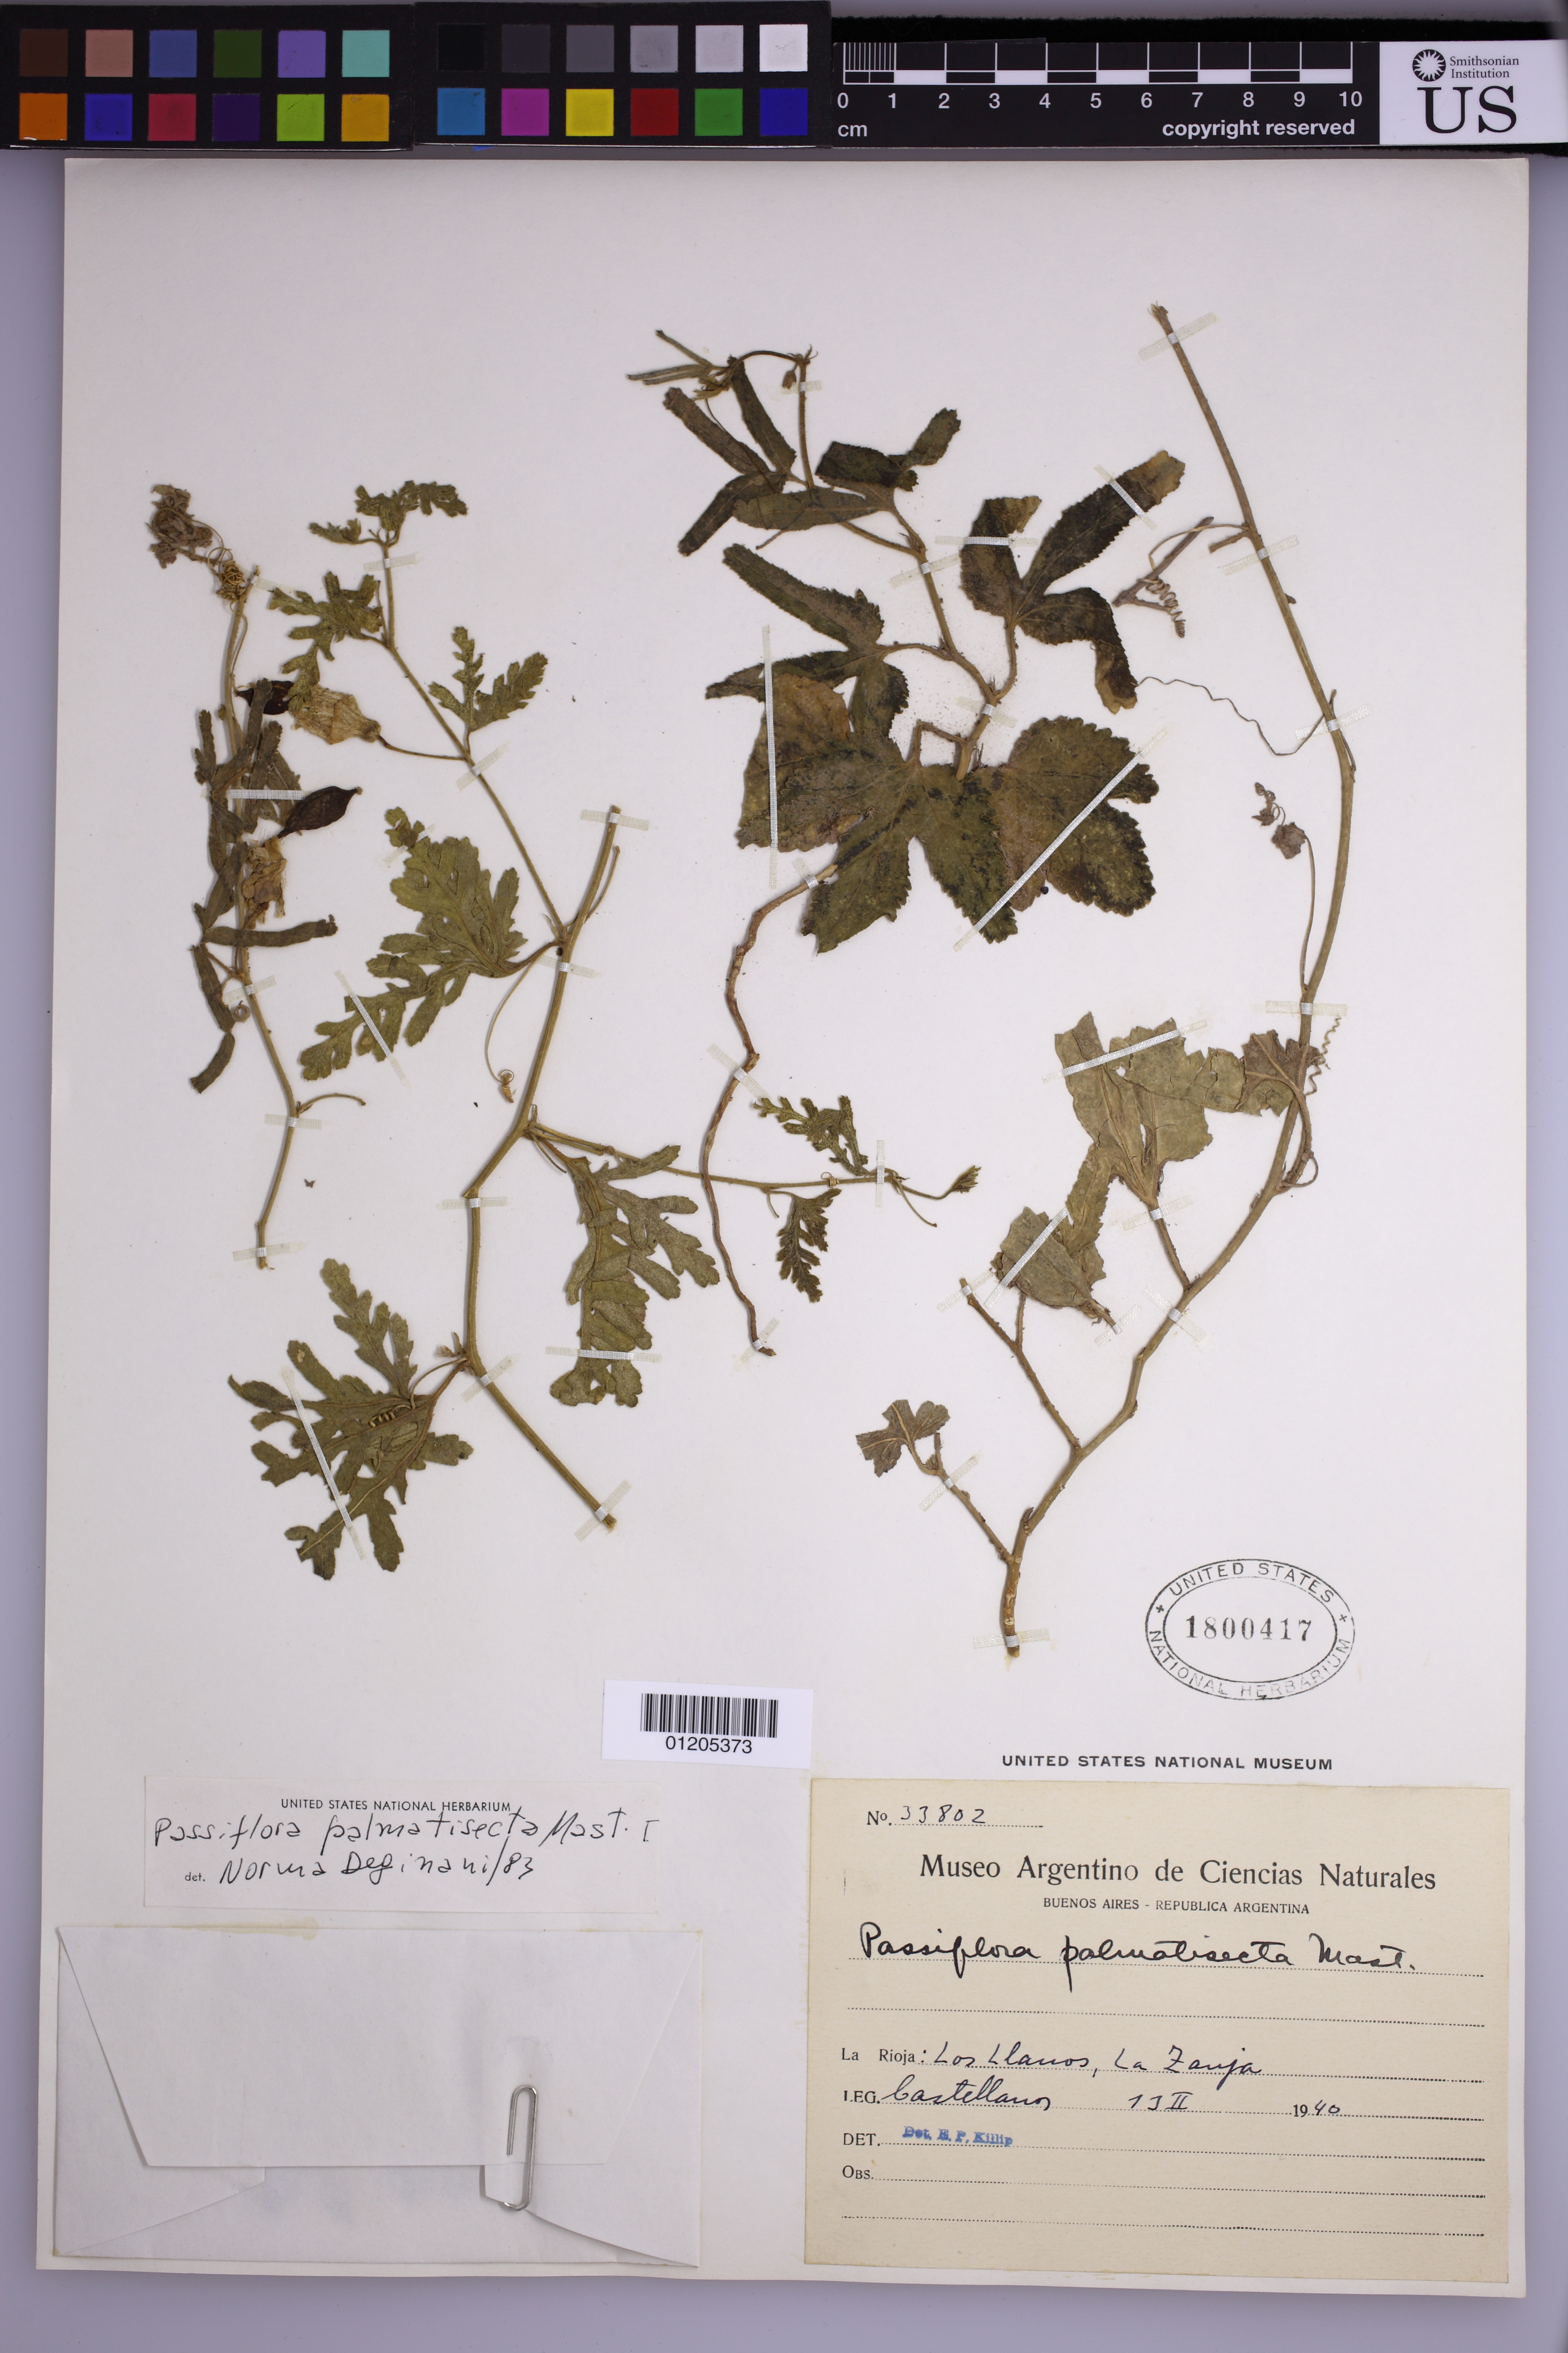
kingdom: Plantae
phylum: Tracheophyta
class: Magnoliopsida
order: Malpighiales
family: Passifloraceae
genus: Passiflora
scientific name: Passiflora palmatisecta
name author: Mast.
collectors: -- Castellanos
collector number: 33802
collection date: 1940-02-13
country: Argentina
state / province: La Rioja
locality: Los Llanos, La Zanja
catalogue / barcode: US 1800417